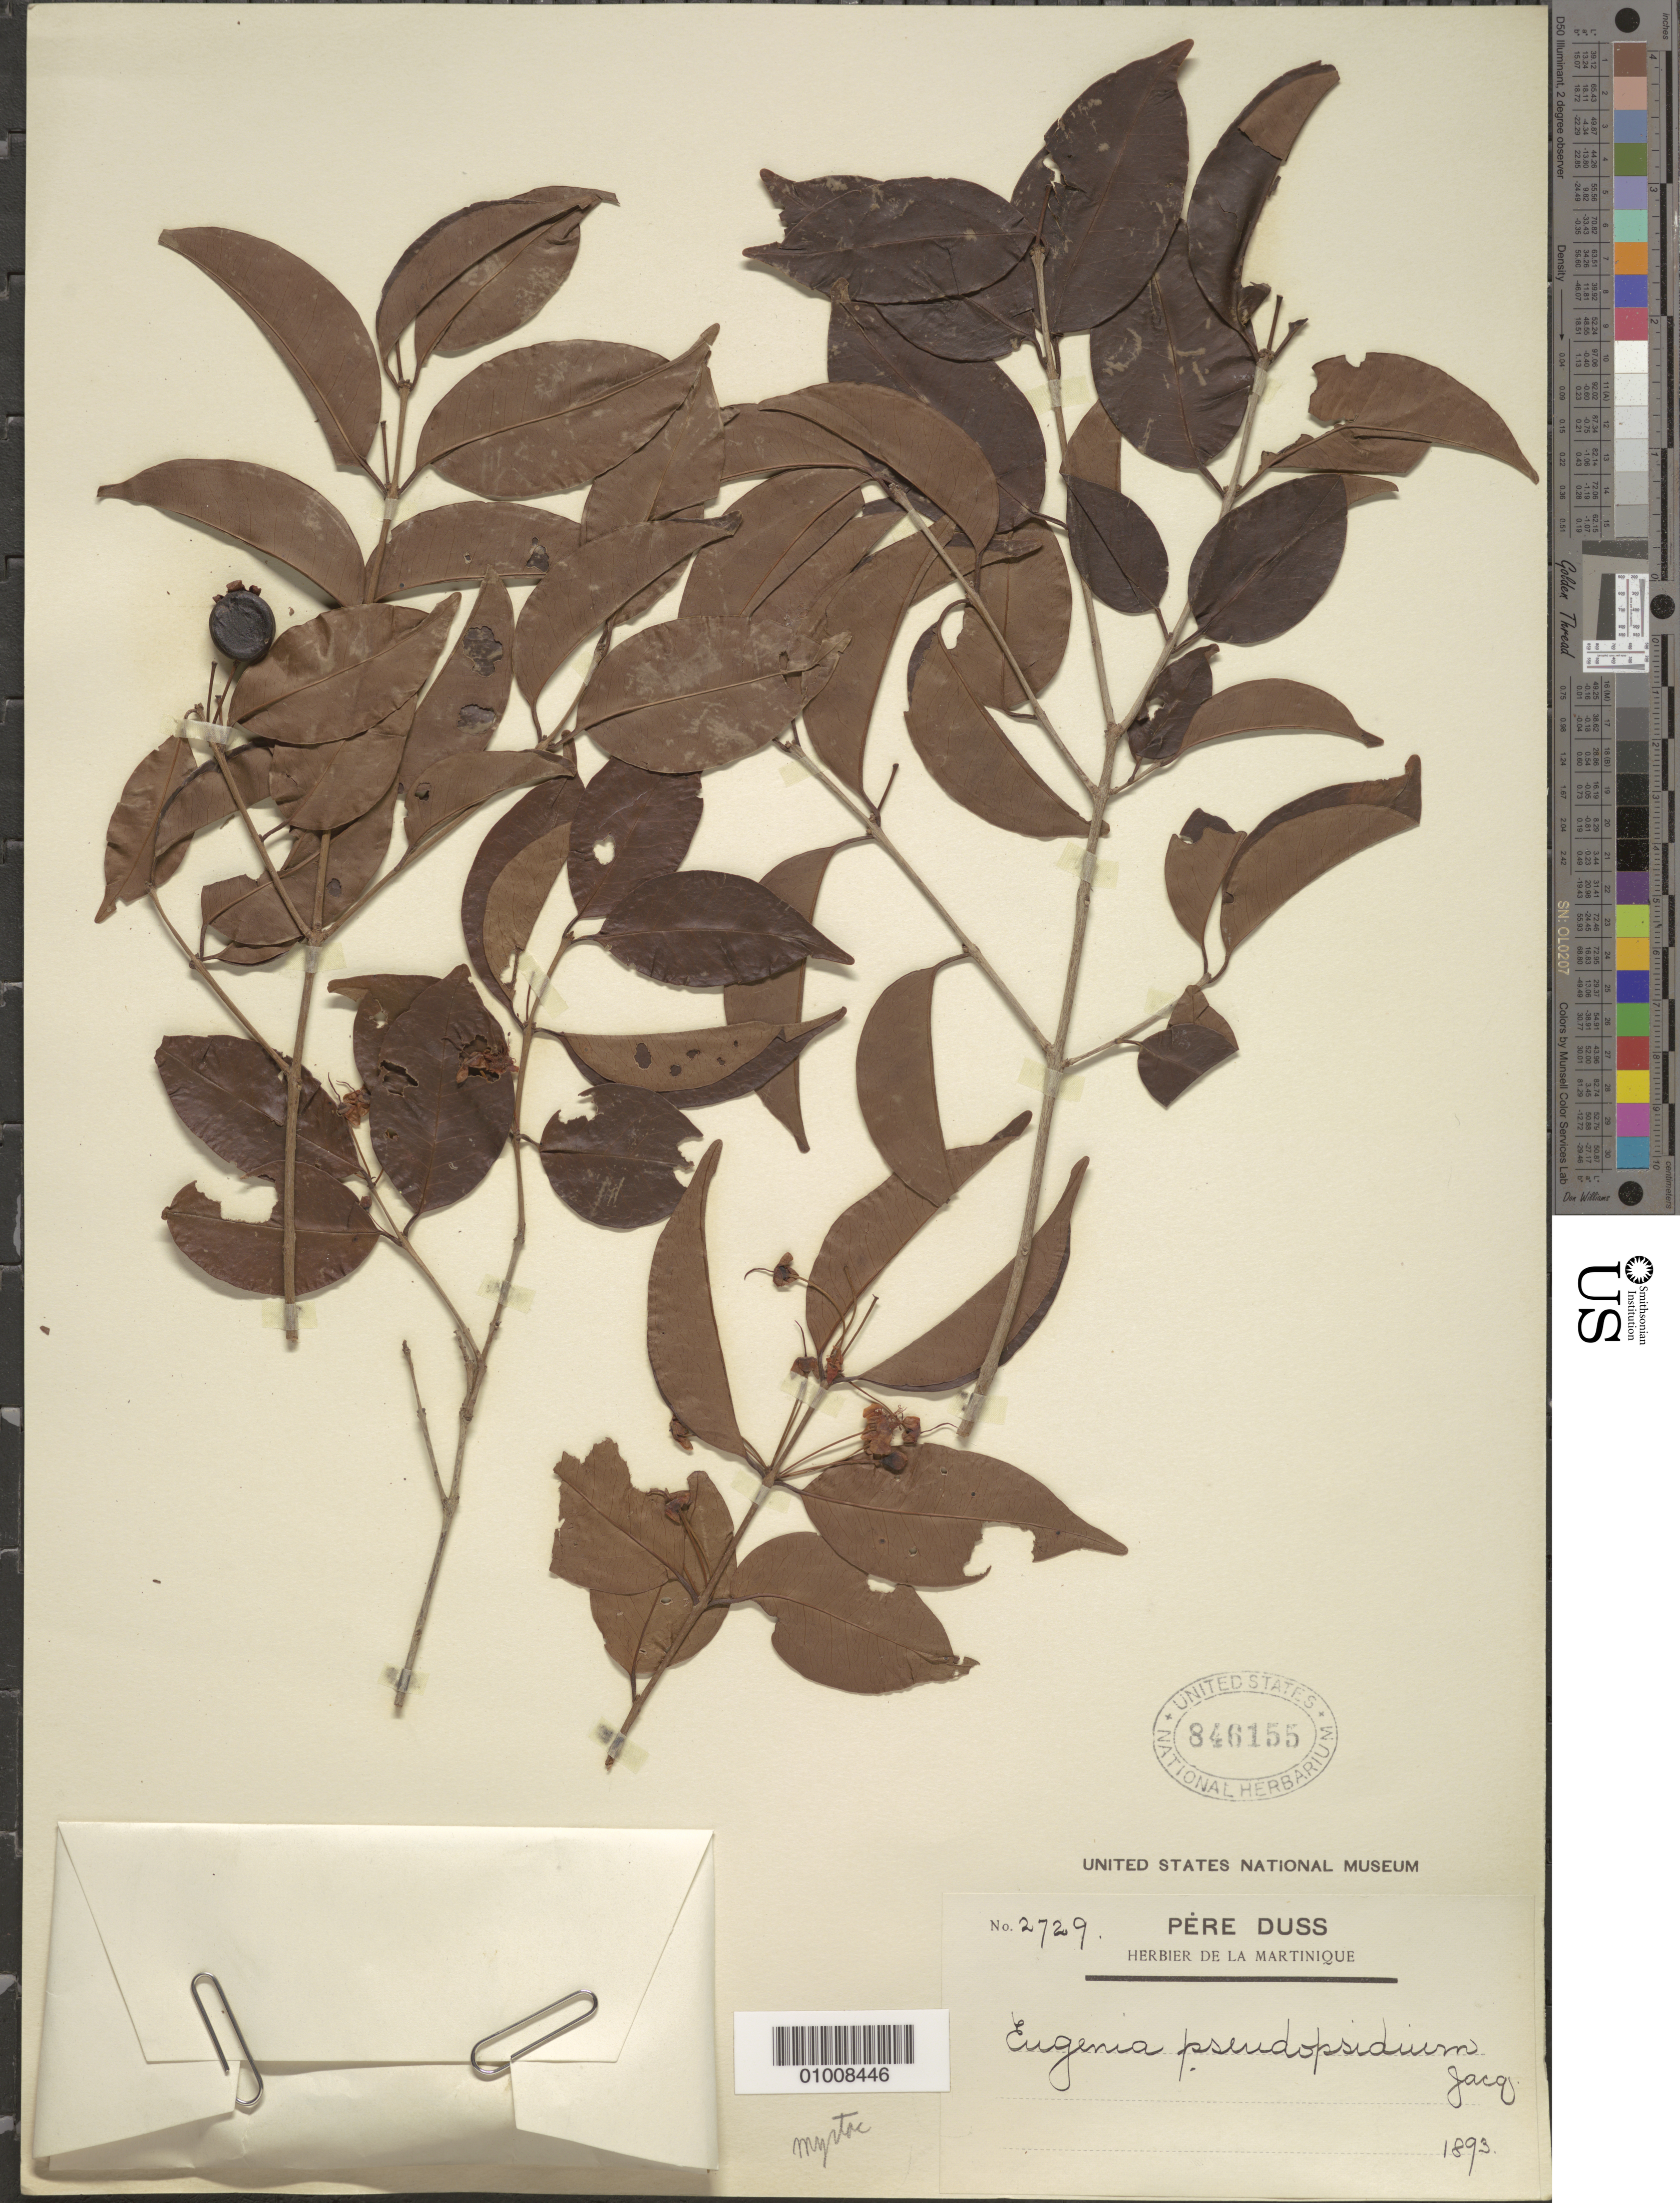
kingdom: Plantae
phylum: Tracheophyta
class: Magnoliopsida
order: Myrtales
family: Myrtaceae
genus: Eugenia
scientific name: Eugenia pseudopsidium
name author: Jacq.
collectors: Père Duss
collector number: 2729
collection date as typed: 1893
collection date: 1893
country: Martinique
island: Martinique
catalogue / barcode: US 846155